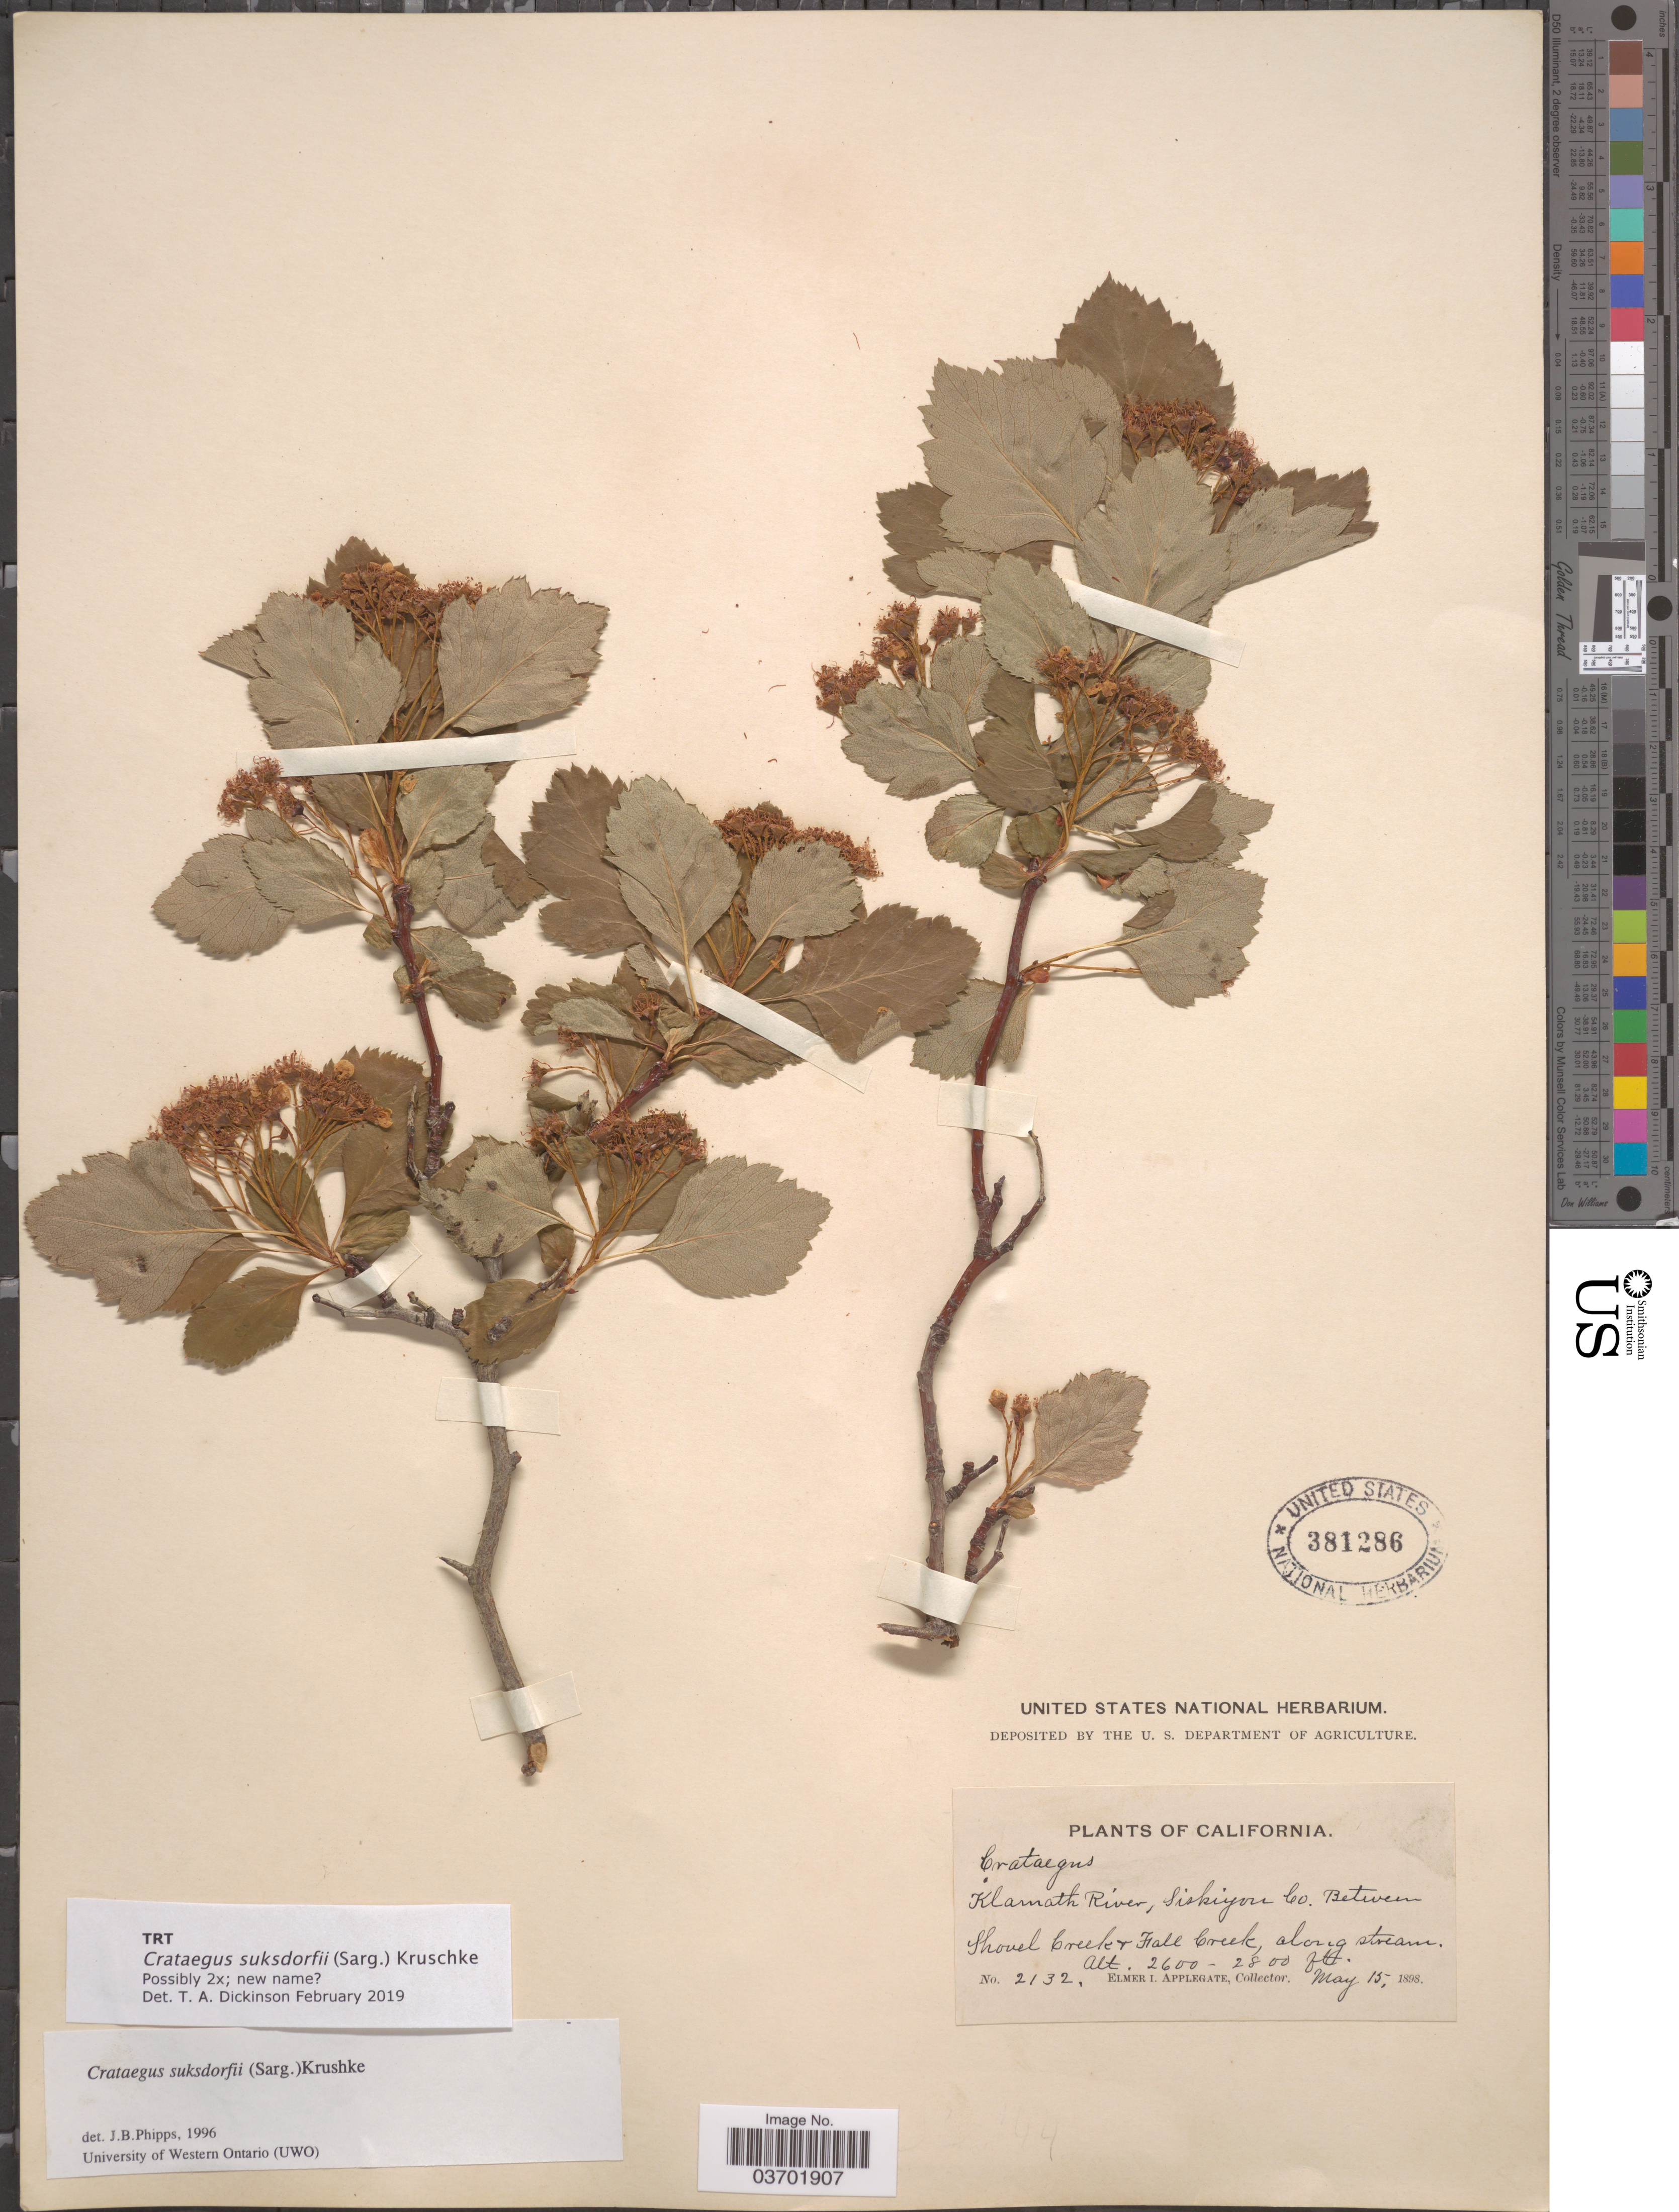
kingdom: Plantae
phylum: Tracheophyta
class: Magnoliopsida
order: Rosales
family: Rosaceae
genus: Crataegus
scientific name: Crataegus suksdorfii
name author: (Sarg.) Kruschke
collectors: E. I. Applegate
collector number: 2132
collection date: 1898-05-15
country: United States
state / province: California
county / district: Siskiyou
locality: Klamath River, Siskiyou Co. Between Shovel Creek & Fall Creek, along stream.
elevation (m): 792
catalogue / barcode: US 381286